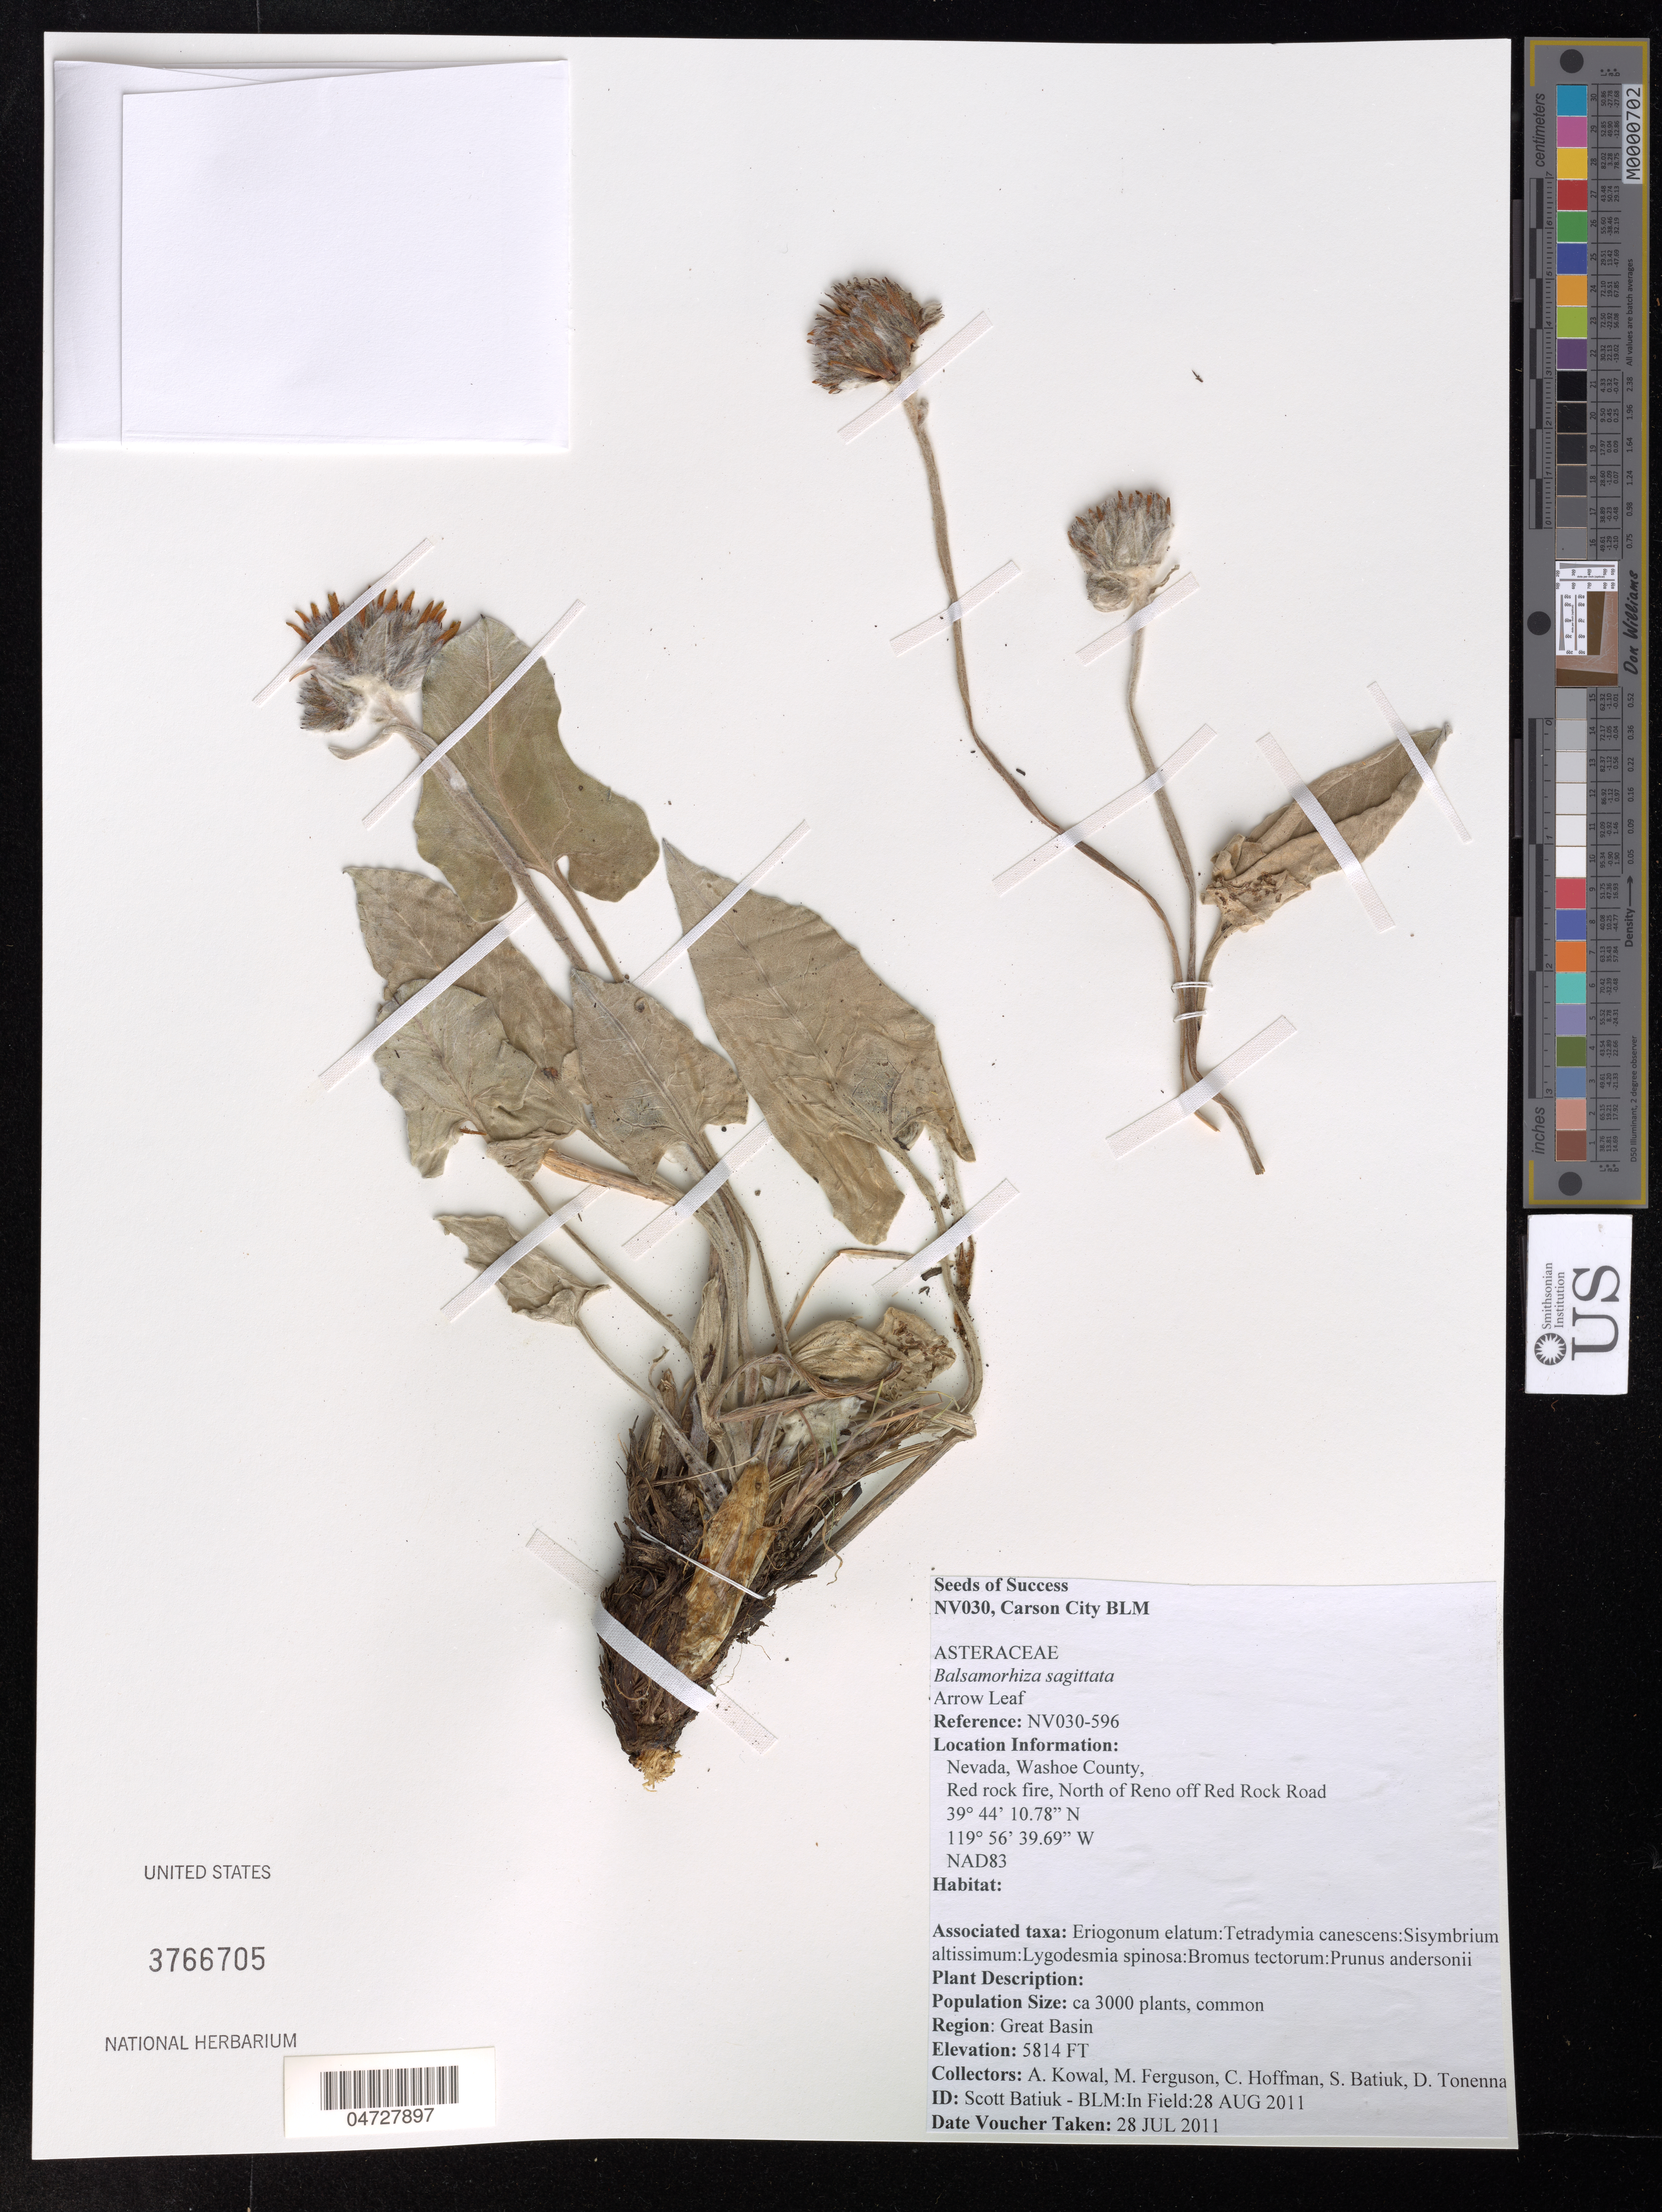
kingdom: Plantae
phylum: Tracheophyta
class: Magnoliopsida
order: Asterales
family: Asteraceae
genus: Balsamorhiza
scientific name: Balsamorhiza sagittata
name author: (Pursh) Nutt.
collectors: A. Kowal, M. Ferguson, C. Hoffman & S. Batiuk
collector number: NV030-596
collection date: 2011-08-28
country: United States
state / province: Nevada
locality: Washoe County, Red Rock fire burn, North of Reno off Red Rock Road.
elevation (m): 1772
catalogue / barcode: US 3766705